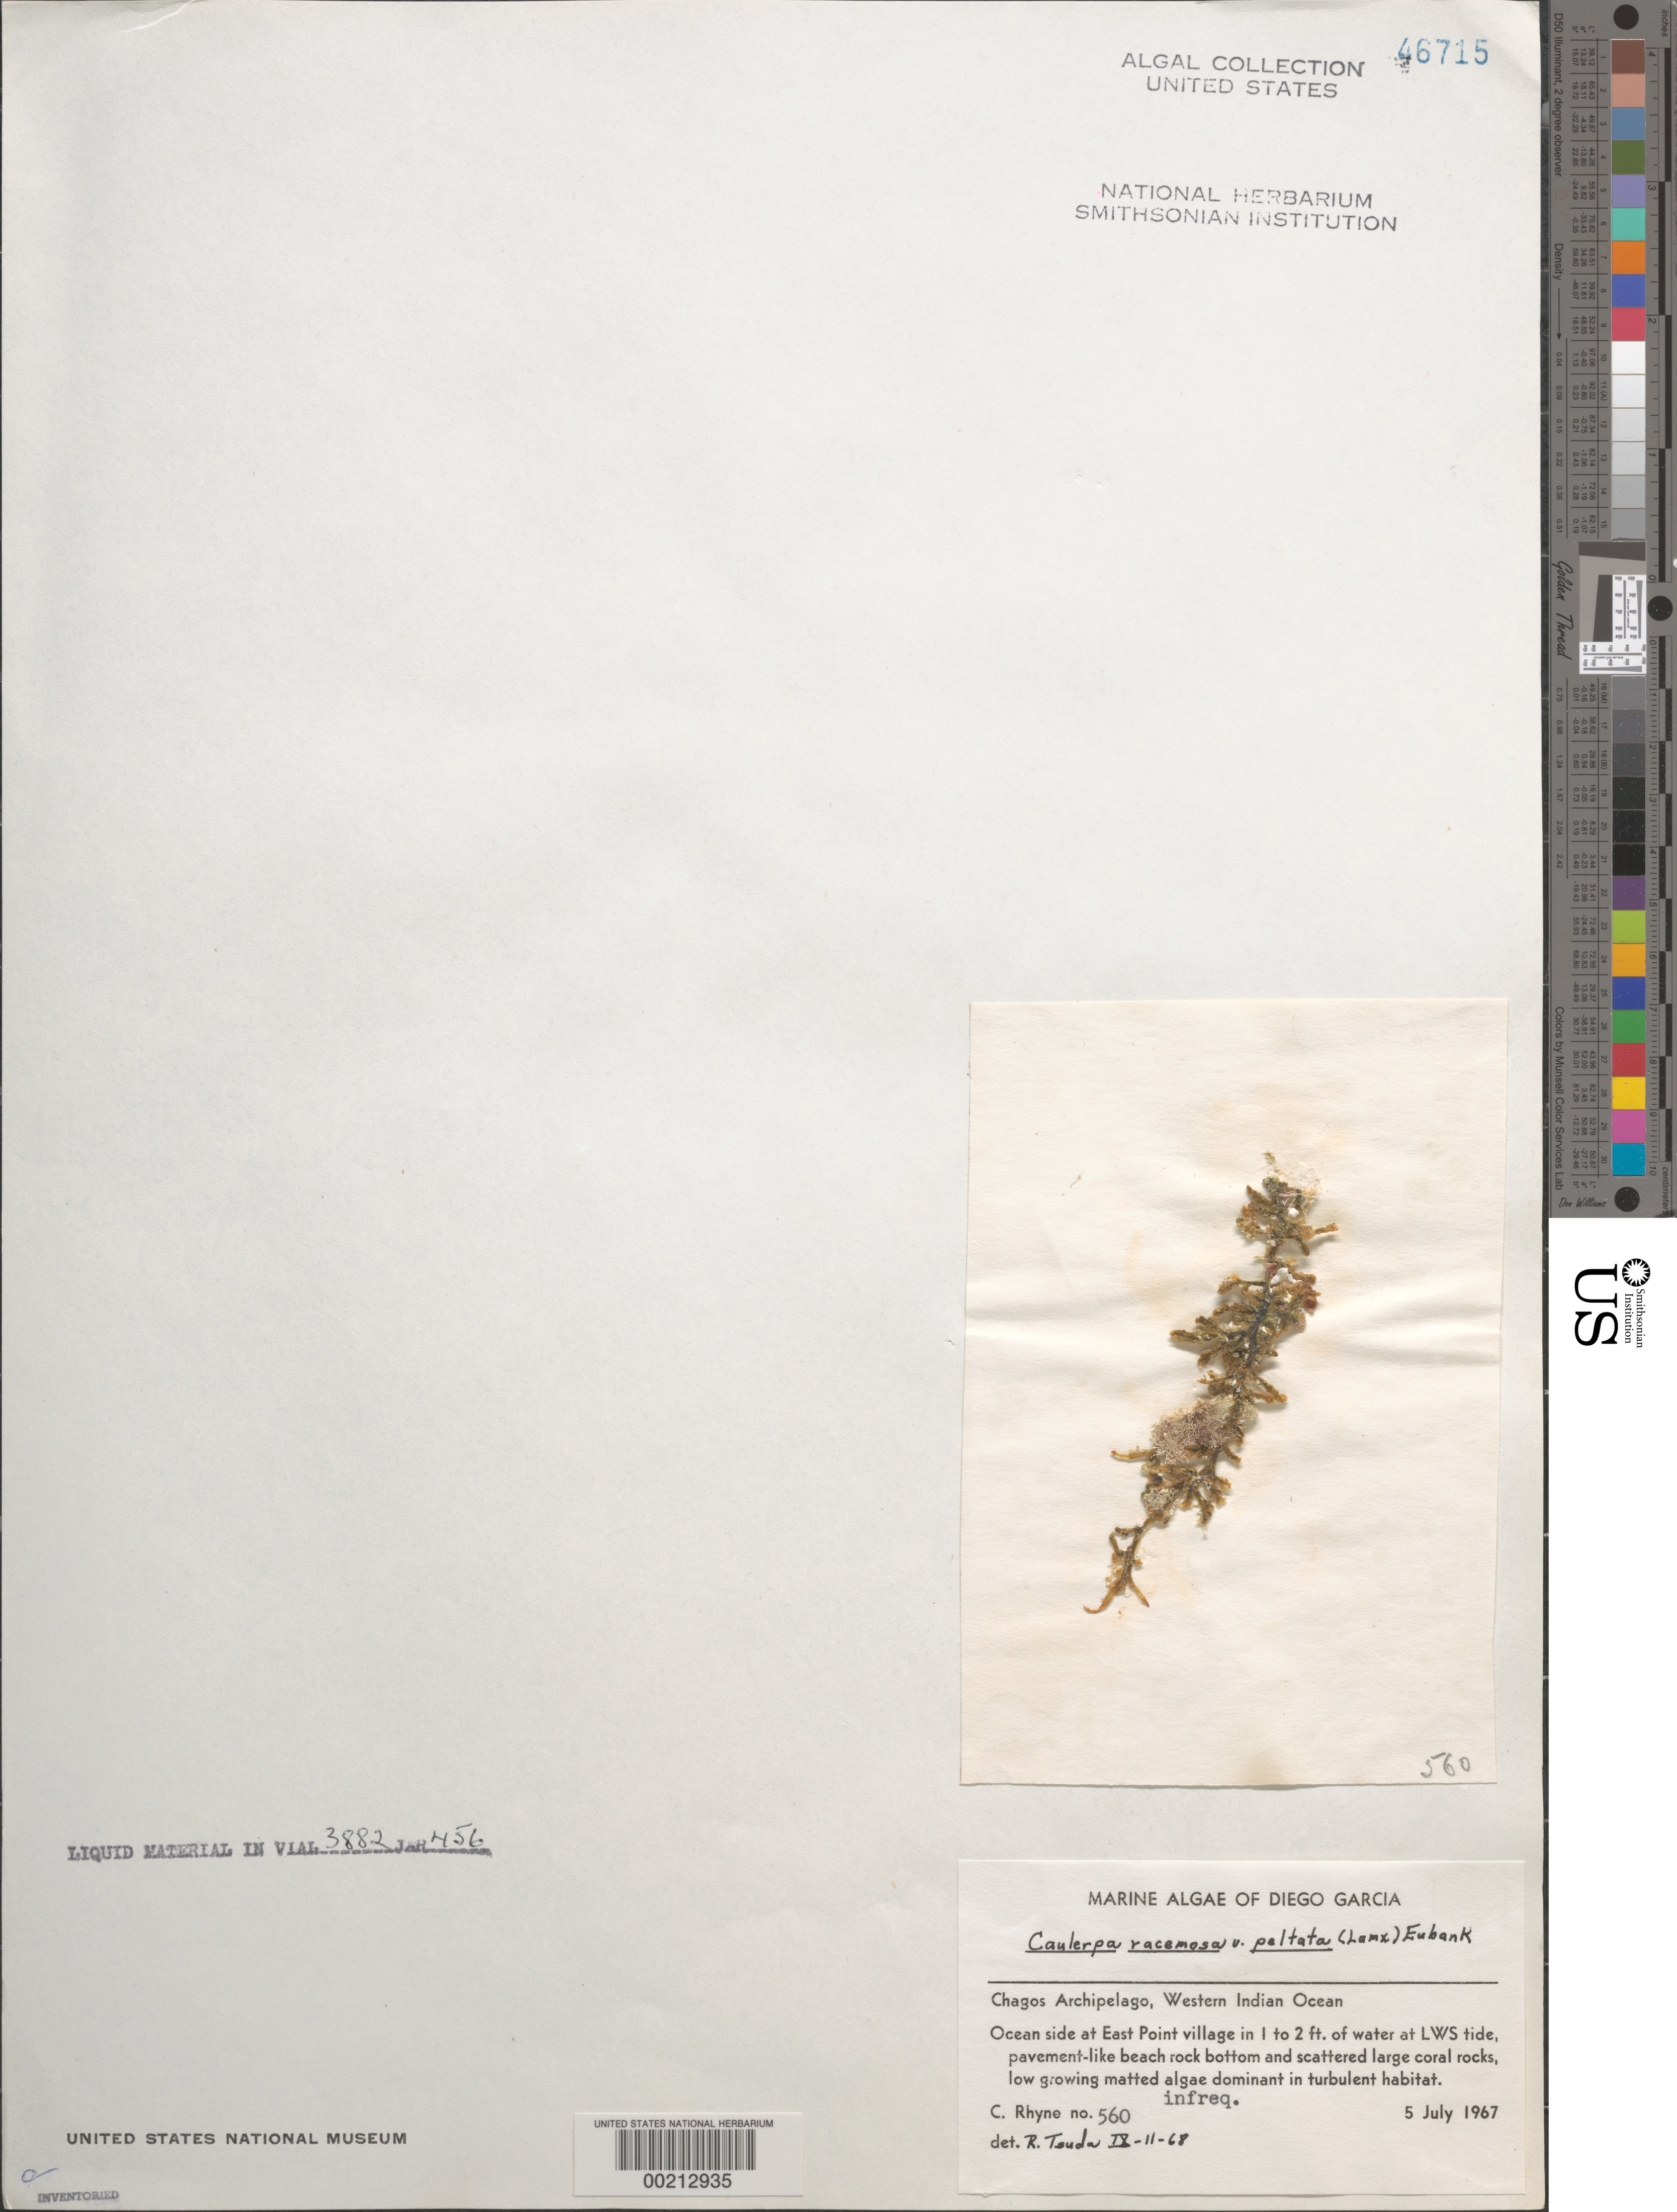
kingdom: Plantae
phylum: Chlorophyta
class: Ulvophyceae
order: Bryopsidales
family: Caulerpaceae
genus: Caulerpa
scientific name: Caulerpa racemosa var. peltata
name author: (J.V.Lamouroux) Eubank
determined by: Tsuda, R. T.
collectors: C. Rhyne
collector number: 560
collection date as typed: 05 Jul 1967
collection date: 1967-07-05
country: British Indian Ocean Territory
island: Diego Garcia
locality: East Point Village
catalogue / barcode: US 46715